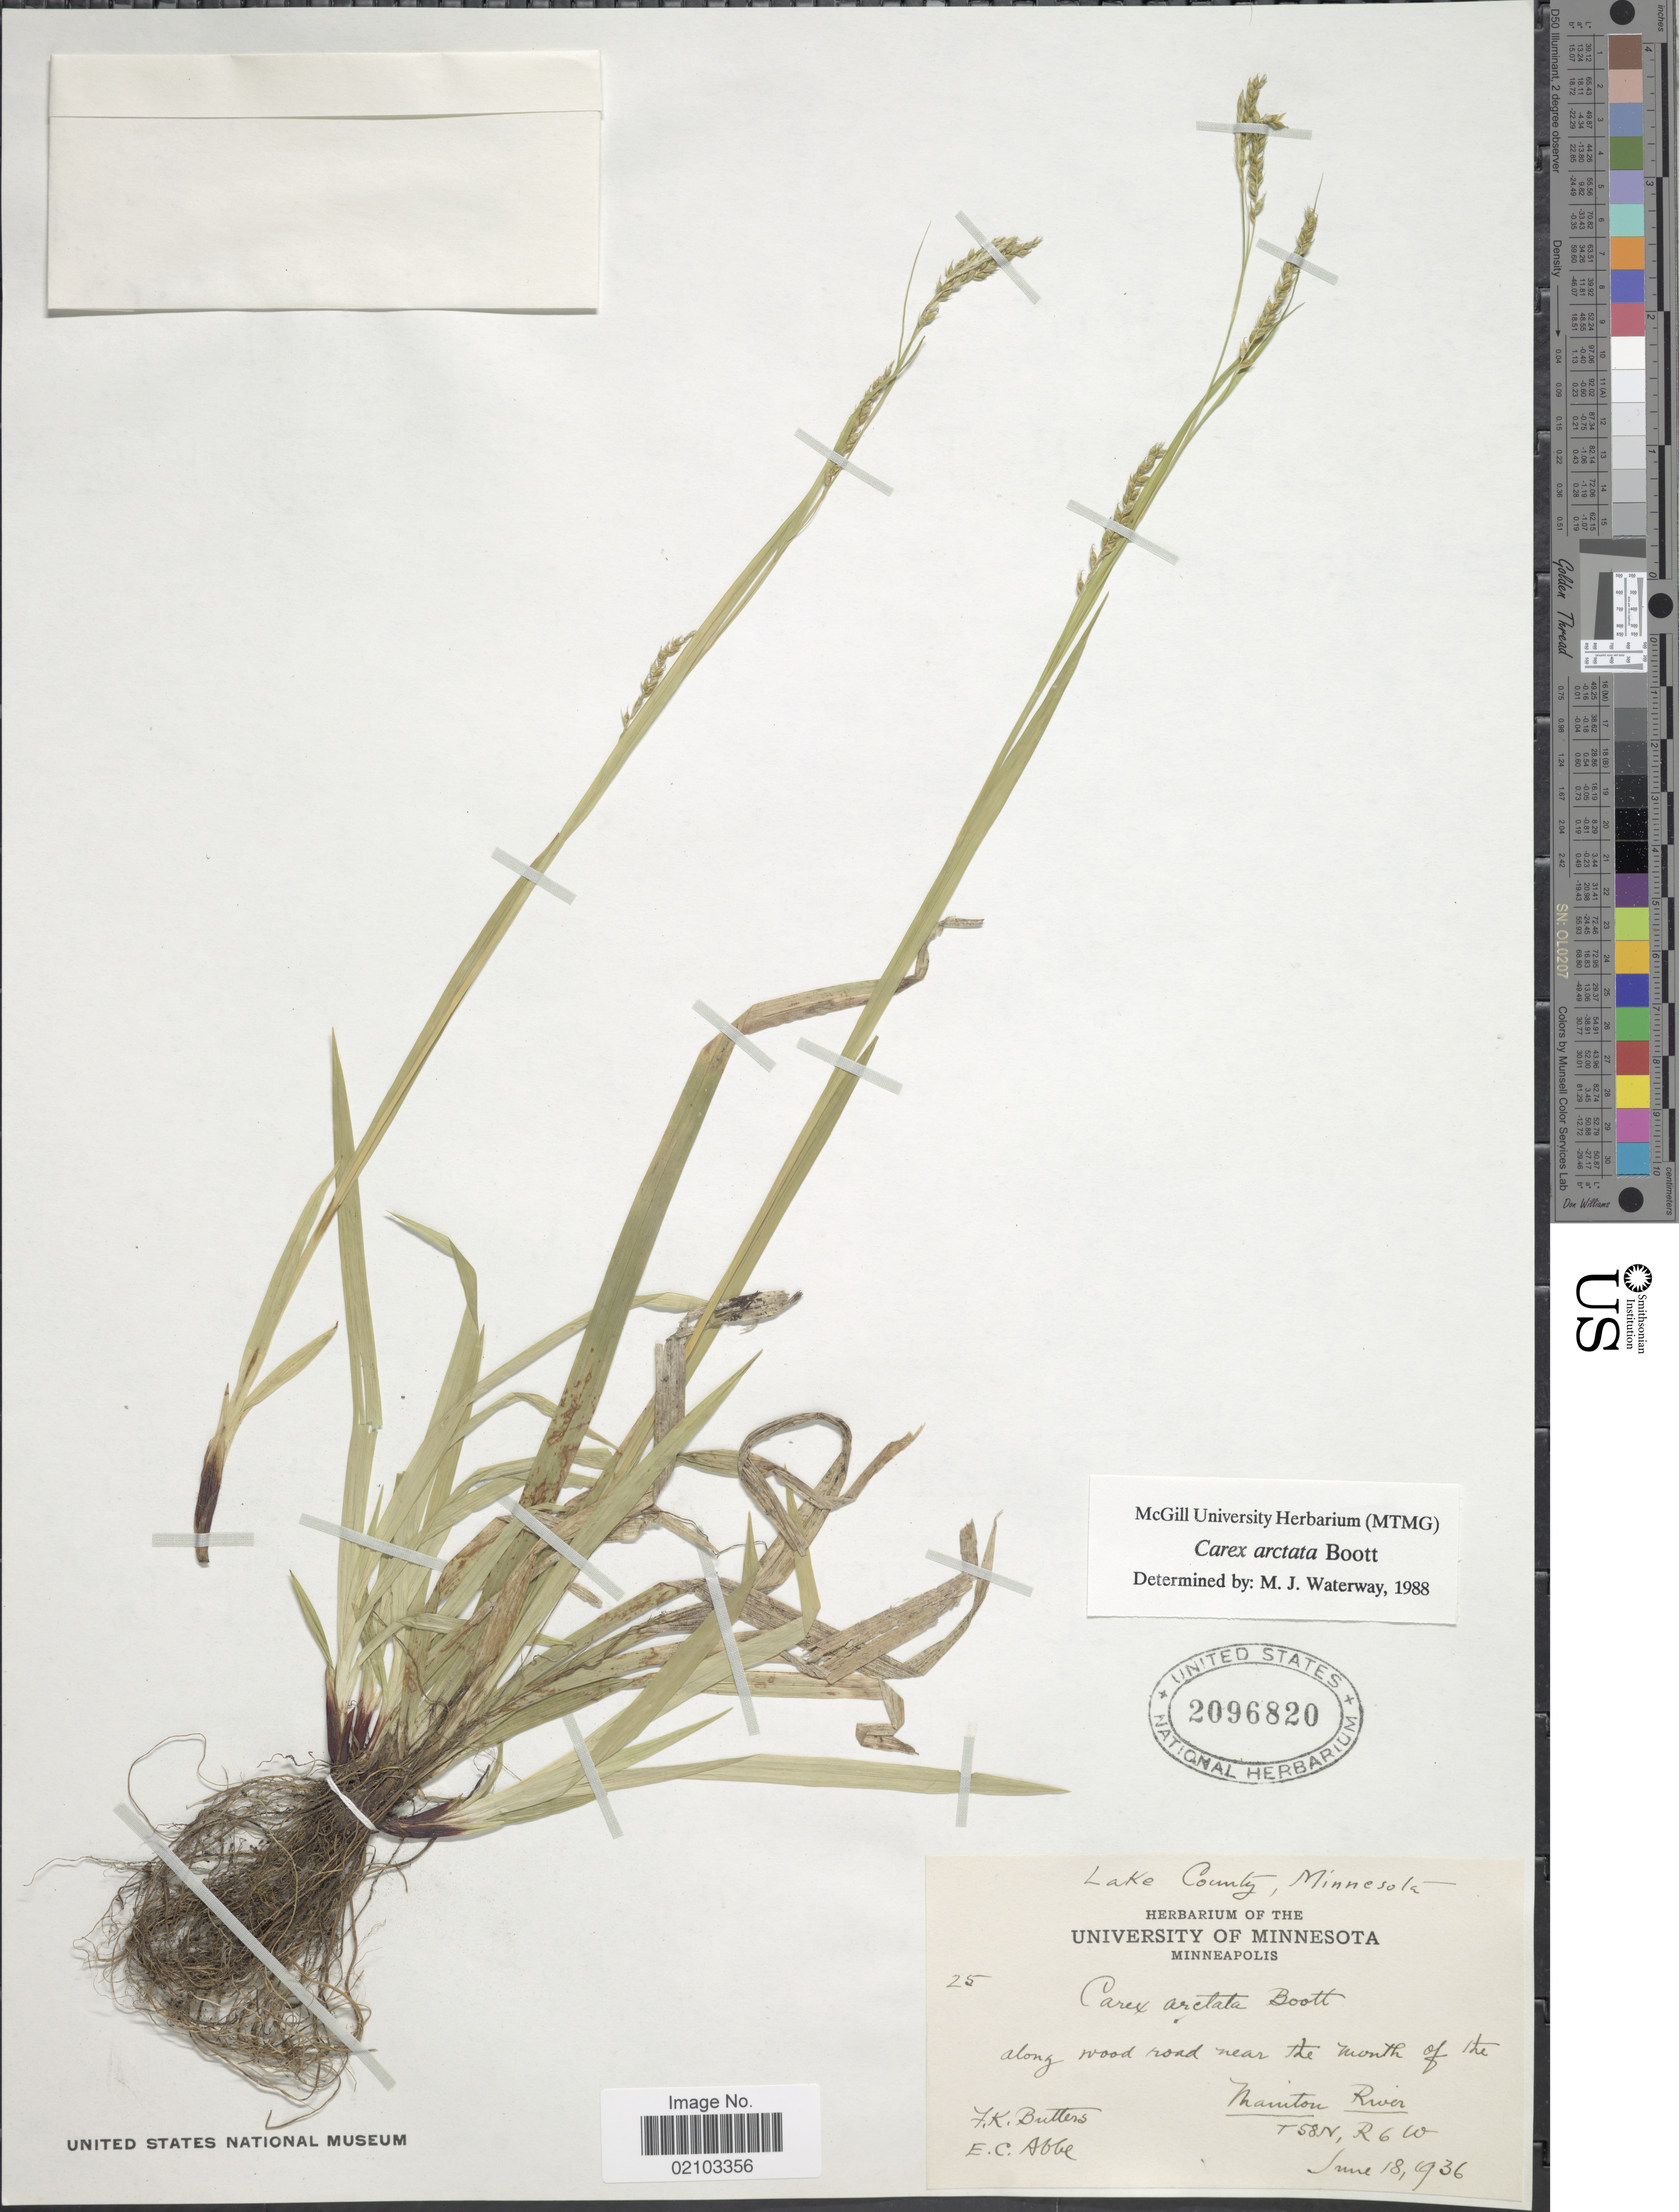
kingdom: Plantae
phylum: Tracheophyta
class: Liliopsida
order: Poales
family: Cyperaceae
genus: Carex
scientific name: Carex arctata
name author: Boott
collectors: F. K. Butters & E. C. Abbe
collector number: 25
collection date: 1936-06-18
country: United States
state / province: Minnesota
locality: Lake County. Along wood road near the mouth of the Manitou River, T 8 N, R 6 W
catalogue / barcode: US 2096820